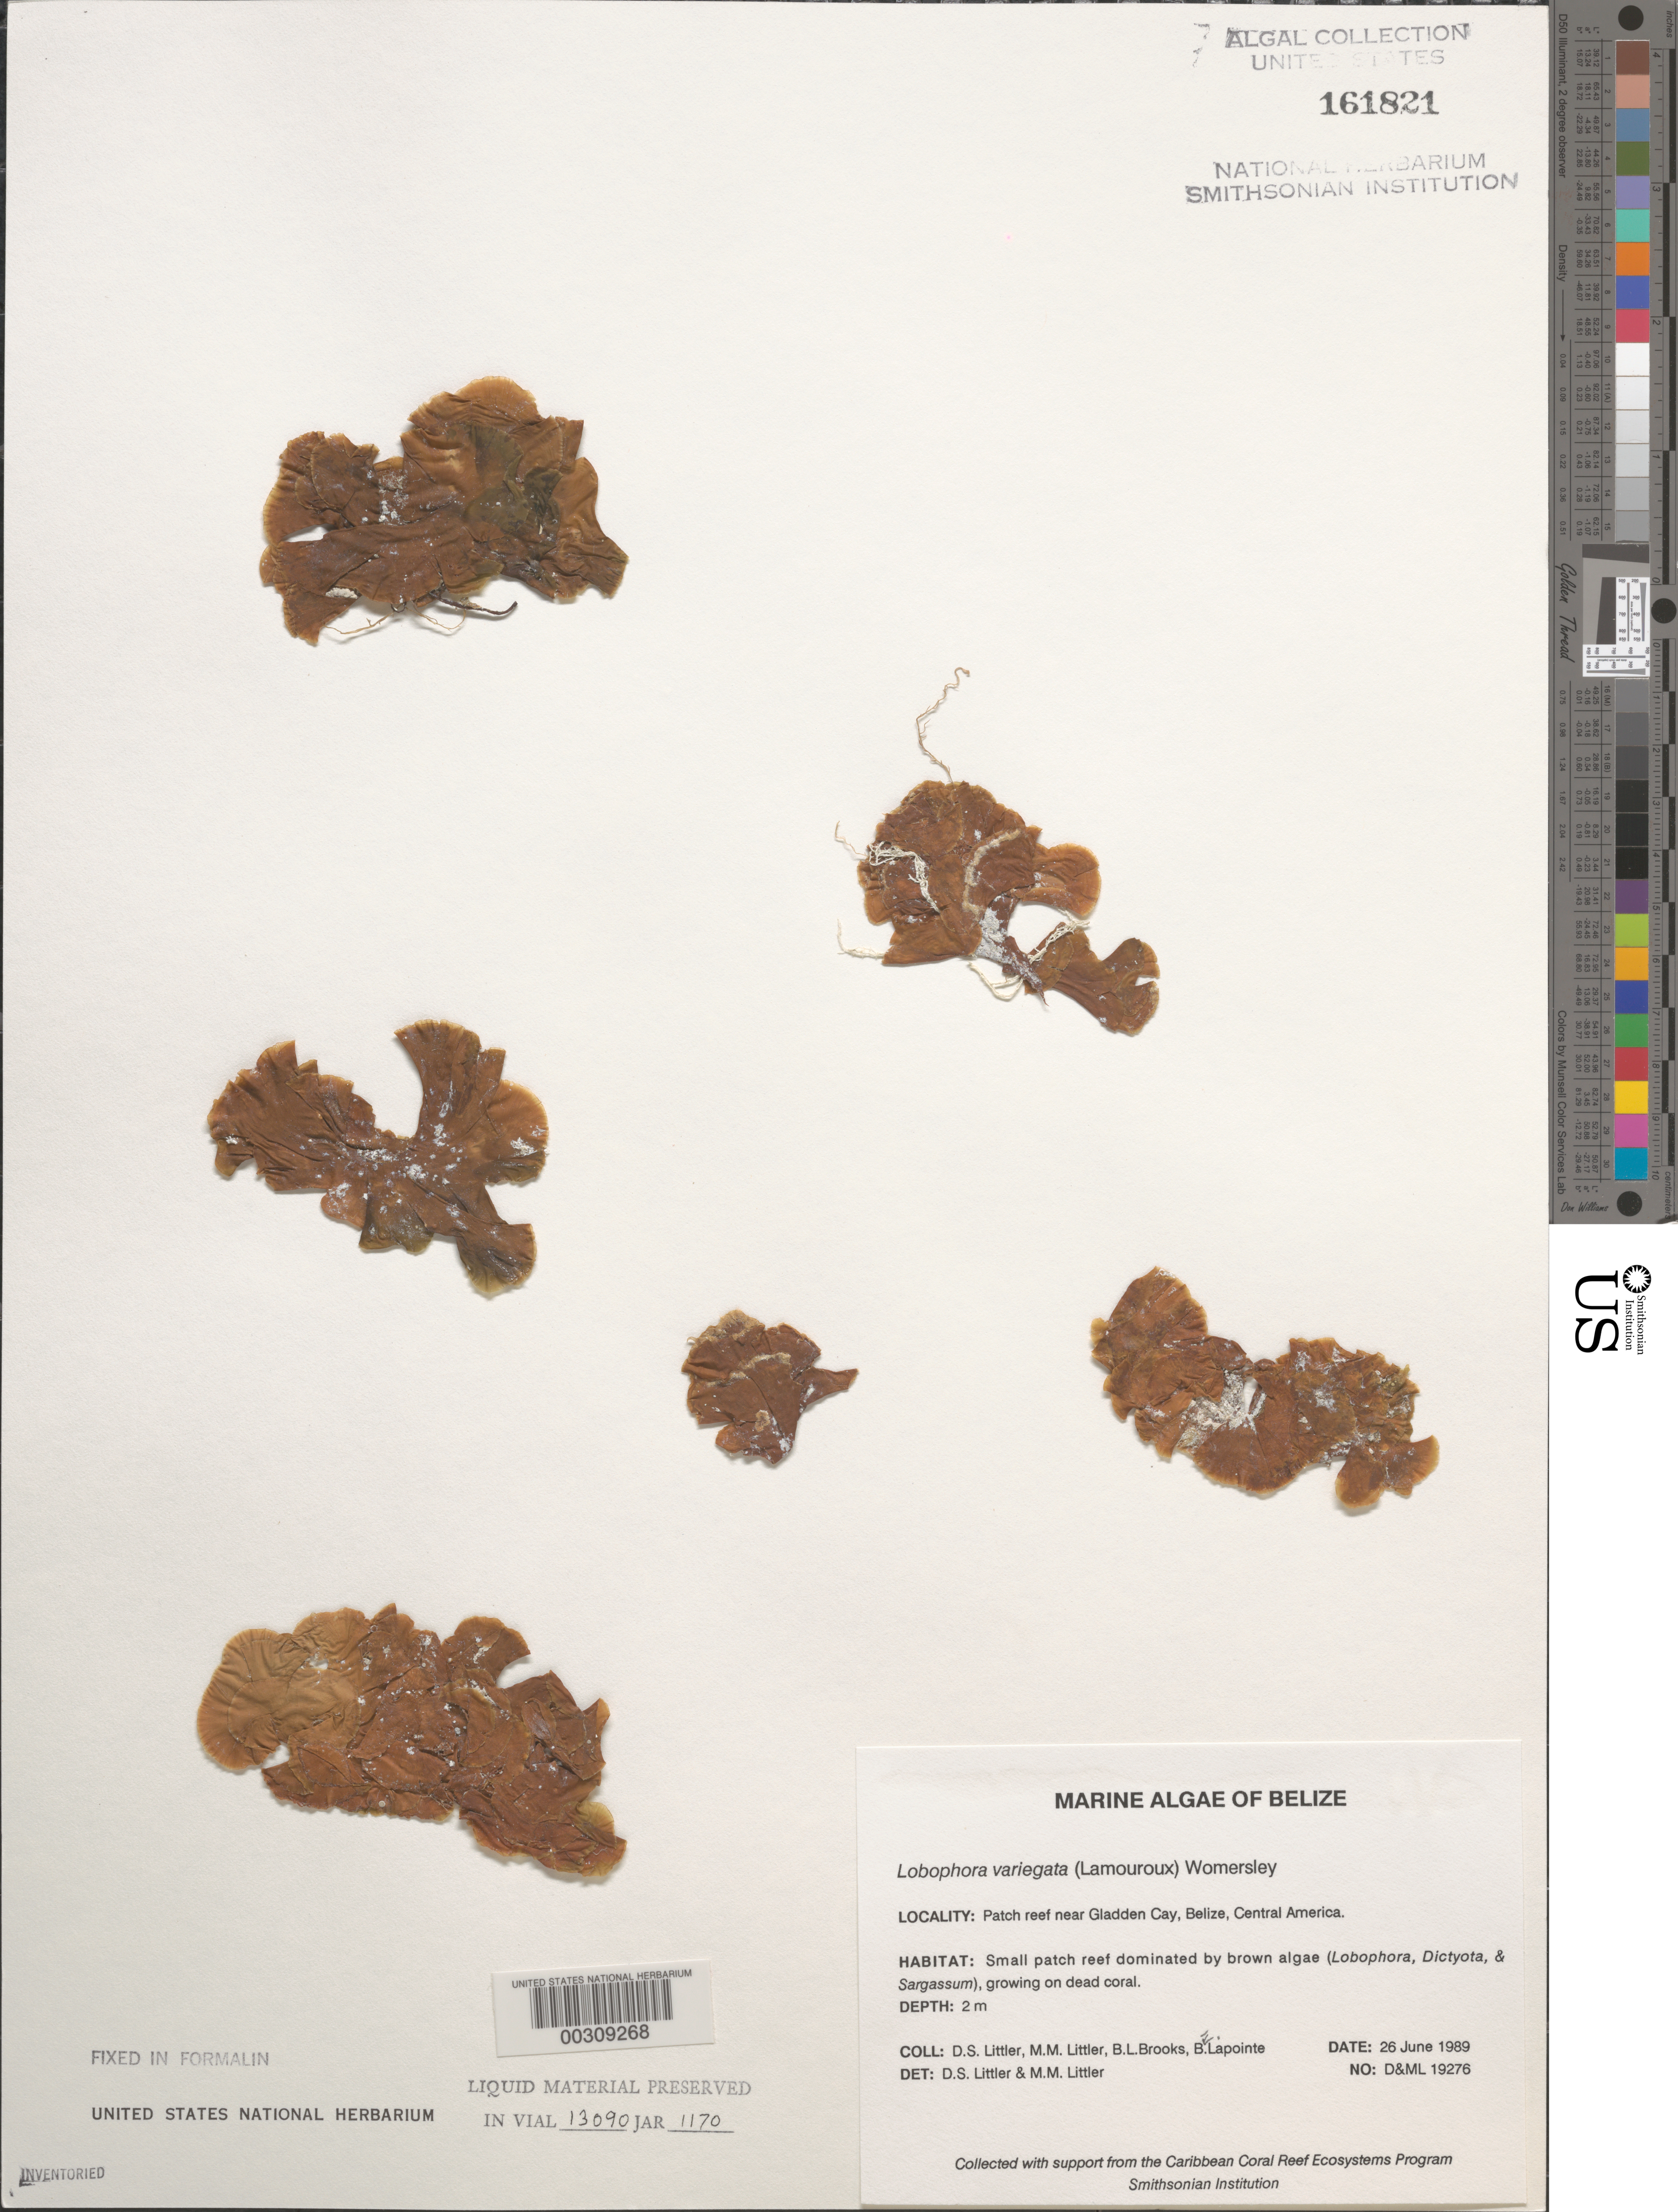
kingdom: Chromista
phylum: Ochrophyta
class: Phaeophyceae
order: Dictyotales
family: Dictyotaceae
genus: Lobophora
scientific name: Lobophora variegata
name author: (J.V.Lamouroux) Womersley & E.C. Oliveira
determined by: Littler, D. S.; Littler, M. M.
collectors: D. S. Littler, M. M. Littler, B. Brooks & B. Lapointe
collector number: D&ML 19276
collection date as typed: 26 Jun 1989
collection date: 1989-06-26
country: Belize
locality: Patch reef near Gladden Cay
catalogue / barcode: US 161821